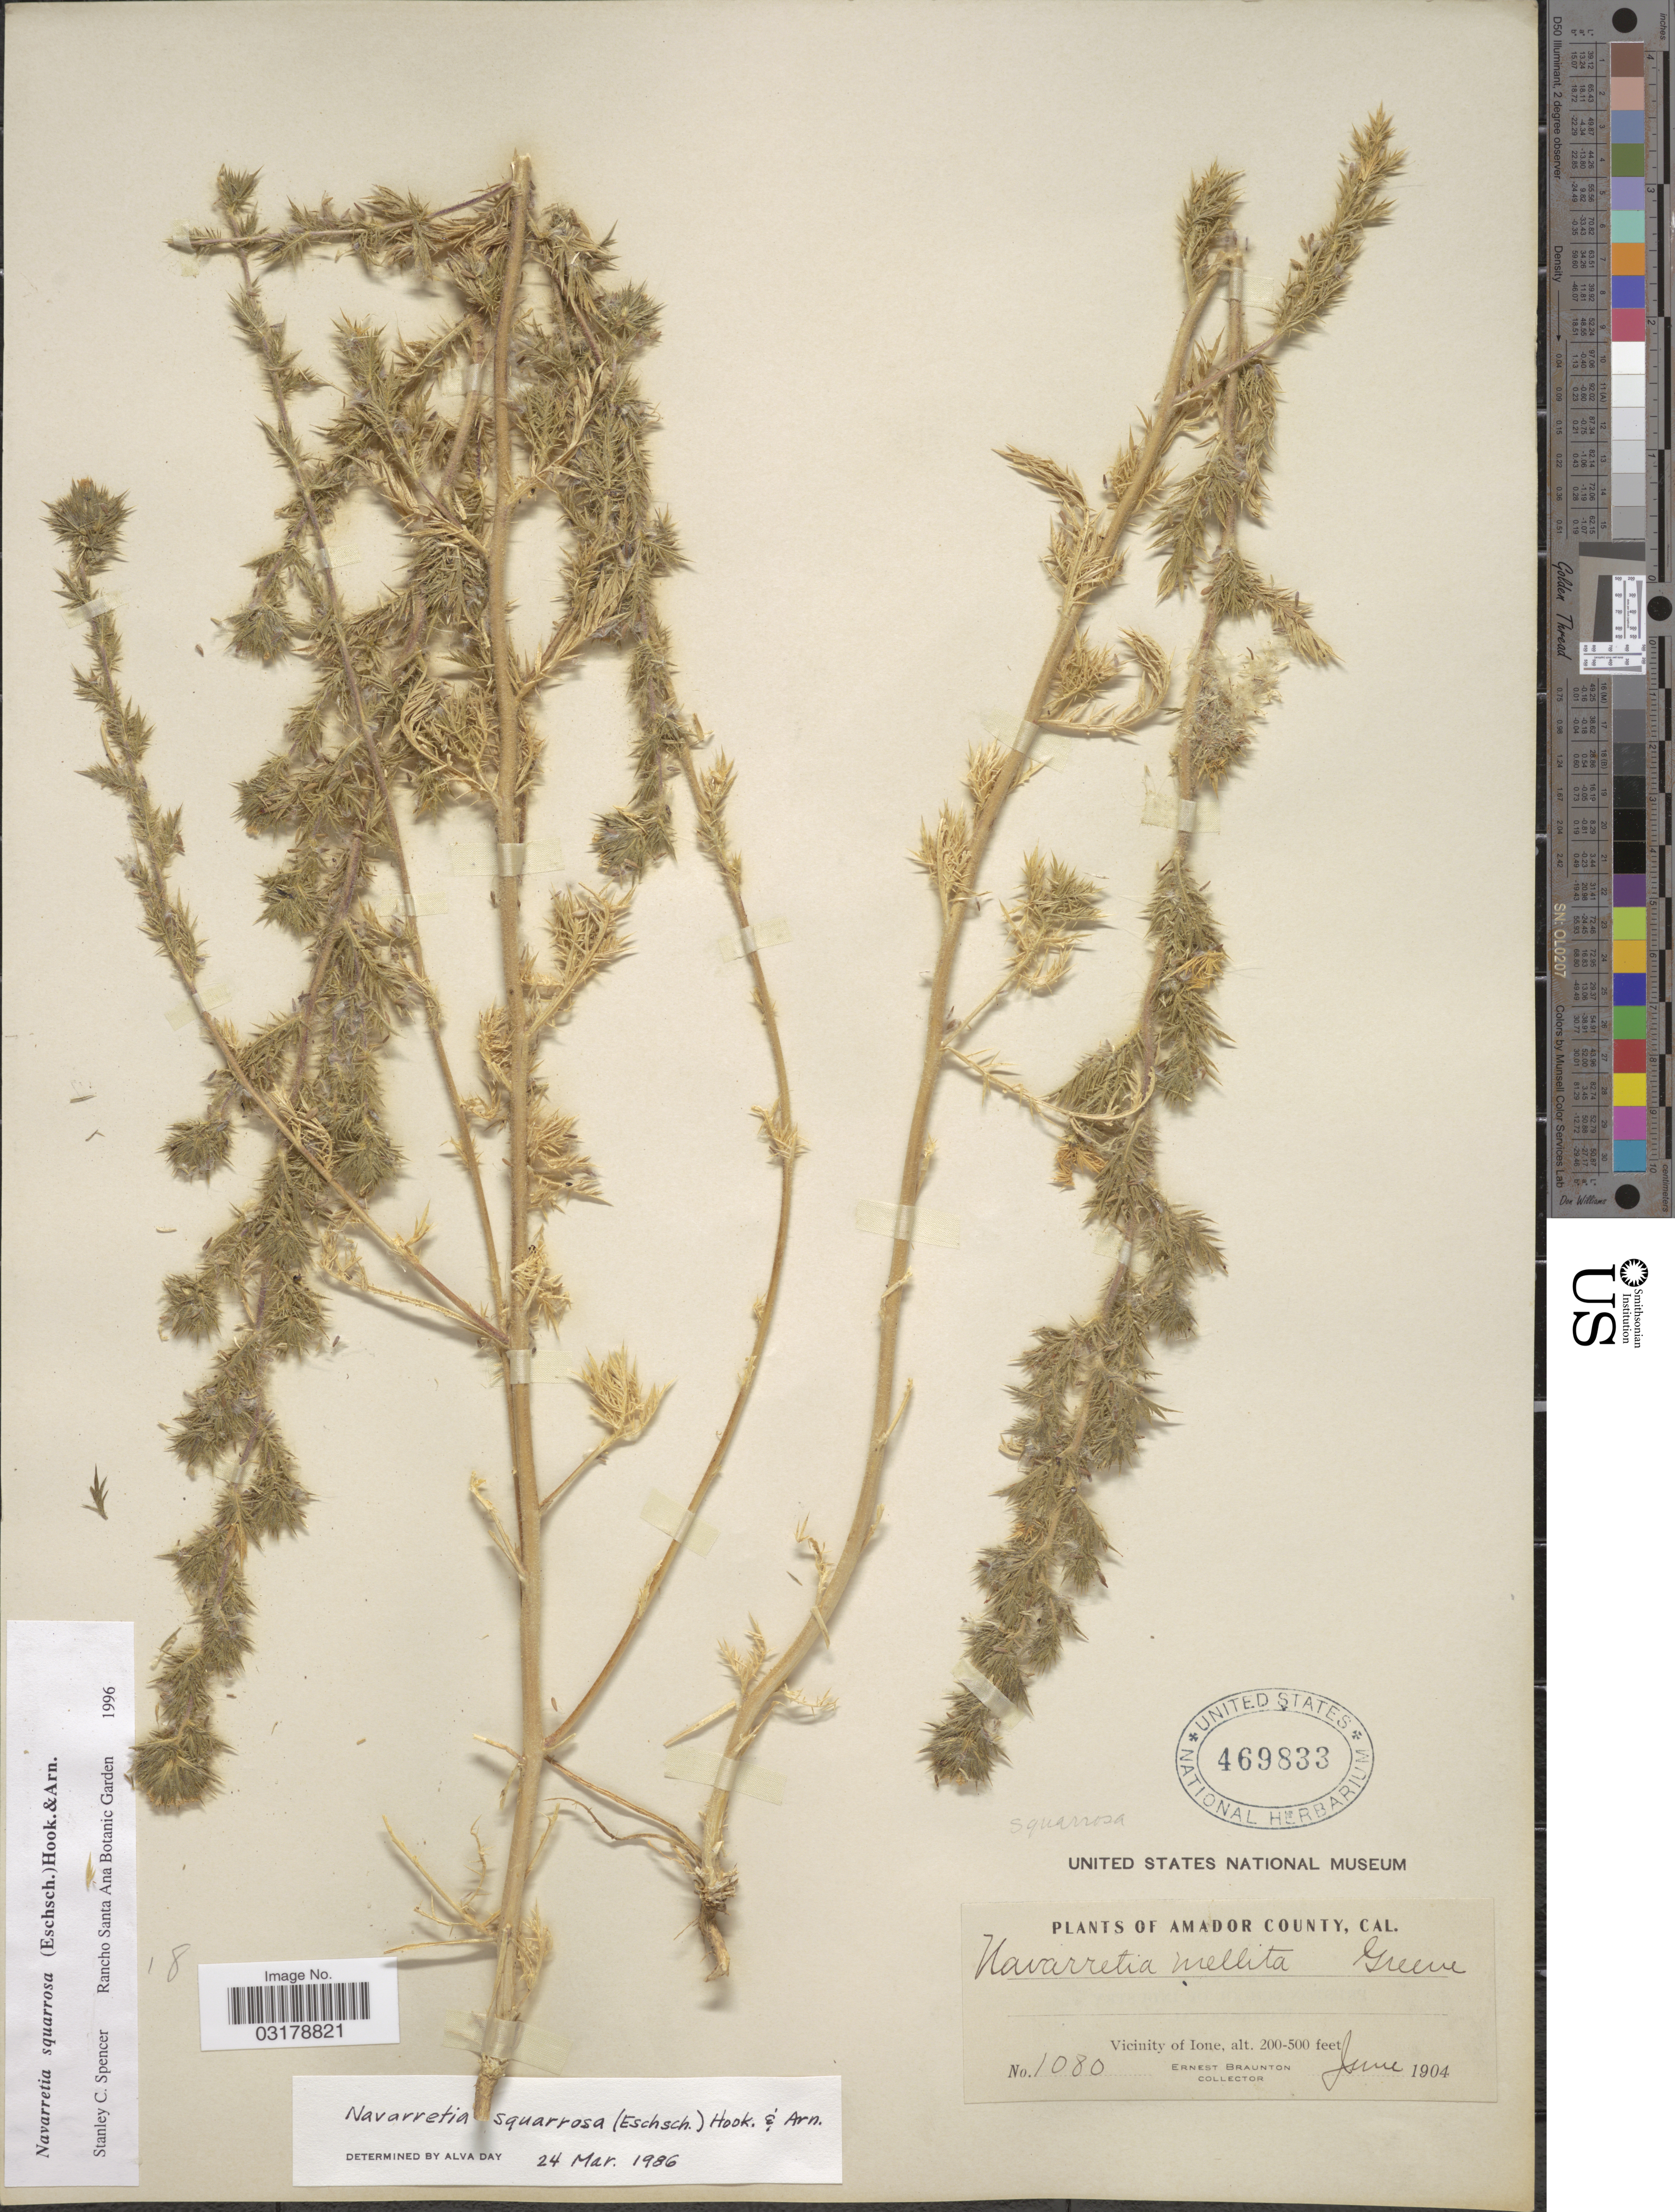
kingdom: Plantae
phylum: Tracheophyta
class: Magnoliopsida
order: Ericales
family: Polemoniaceae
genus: Navarretia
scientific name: Navarretia squarrosa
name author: (Eschsch.) Hook. & Arn.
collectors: E. Braunton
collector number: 1080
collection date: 1904-06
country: United States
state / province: California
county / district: Amador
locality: Amador County. Vicinity of Ione.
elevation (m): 61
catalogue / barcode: US 469833